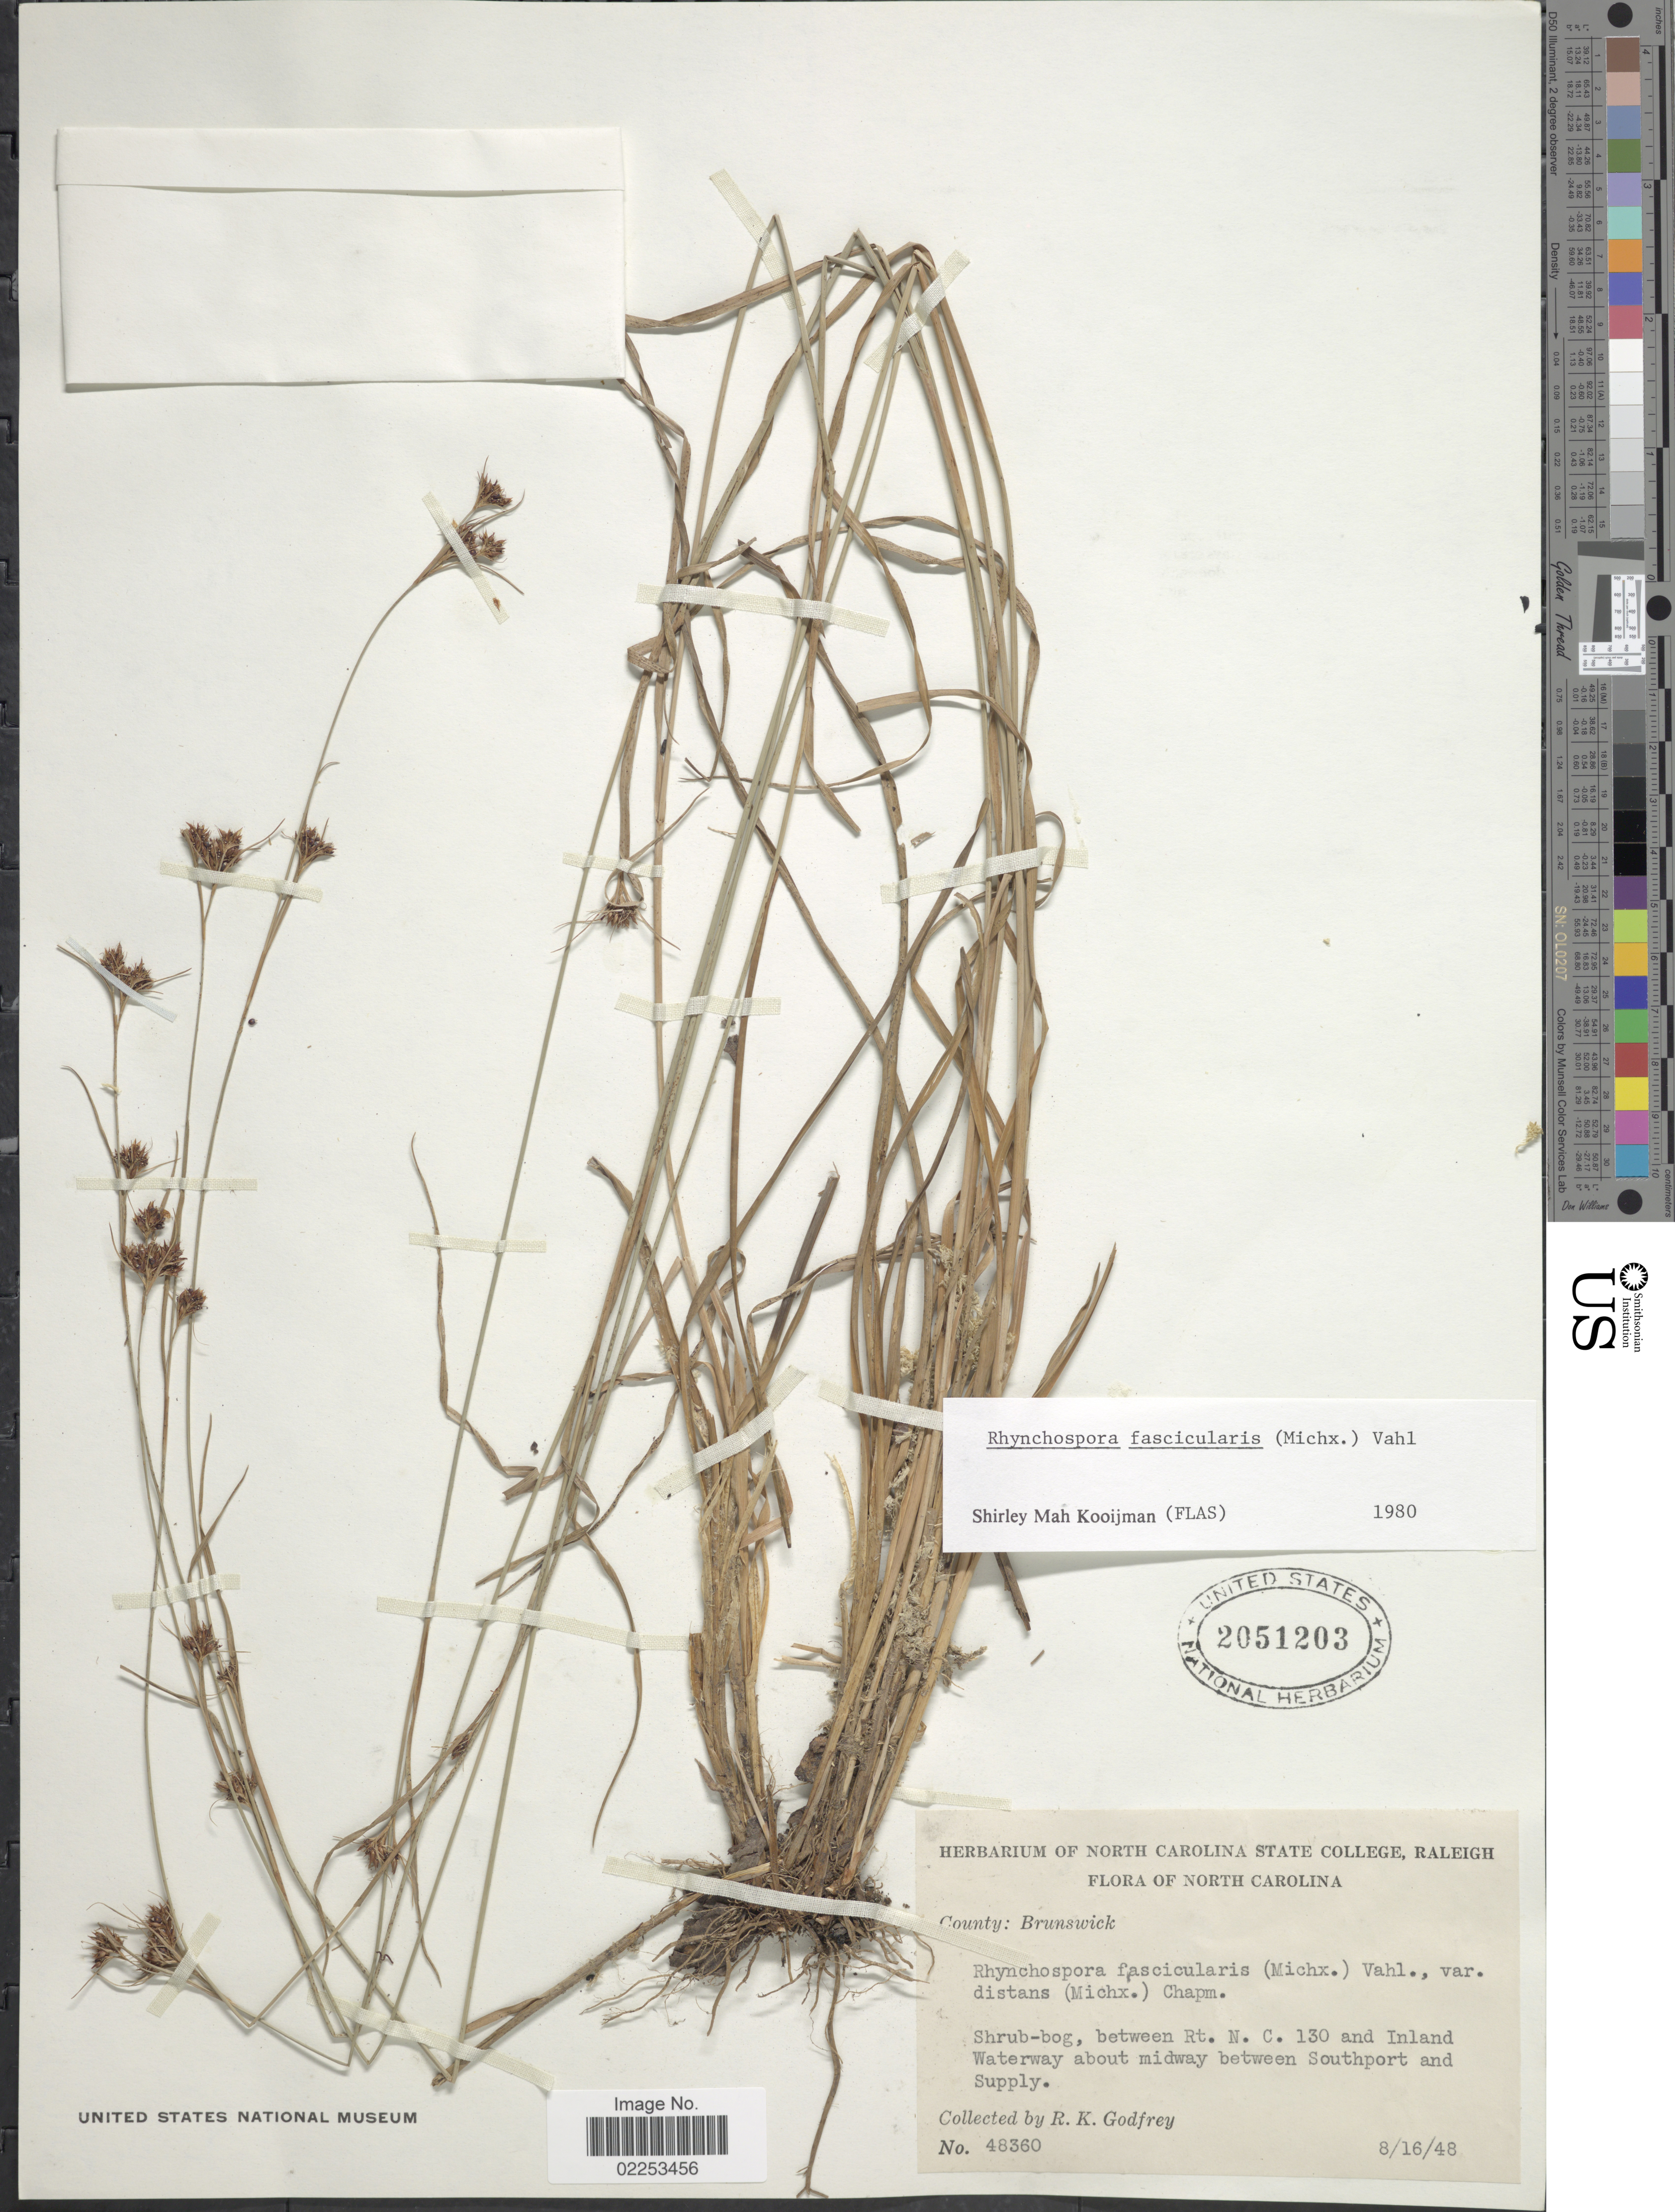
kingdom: Plantae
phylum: Tracheophyta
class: Liliopsida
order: Poales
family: Cyperaceae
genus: Rhynchospora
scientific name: Rhynchospora fascicularis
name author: (Michx.) Vahl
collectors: R. K. Godfrey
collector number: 48360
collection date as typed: Transcribed d/m/y: 16/8/48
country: United States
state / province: North Carolina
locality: County: Brunswick, Shrub-bog, between Rt. N.C 130 and Inland Waterway about midway between Southport and Supply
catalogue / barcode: US 2051203